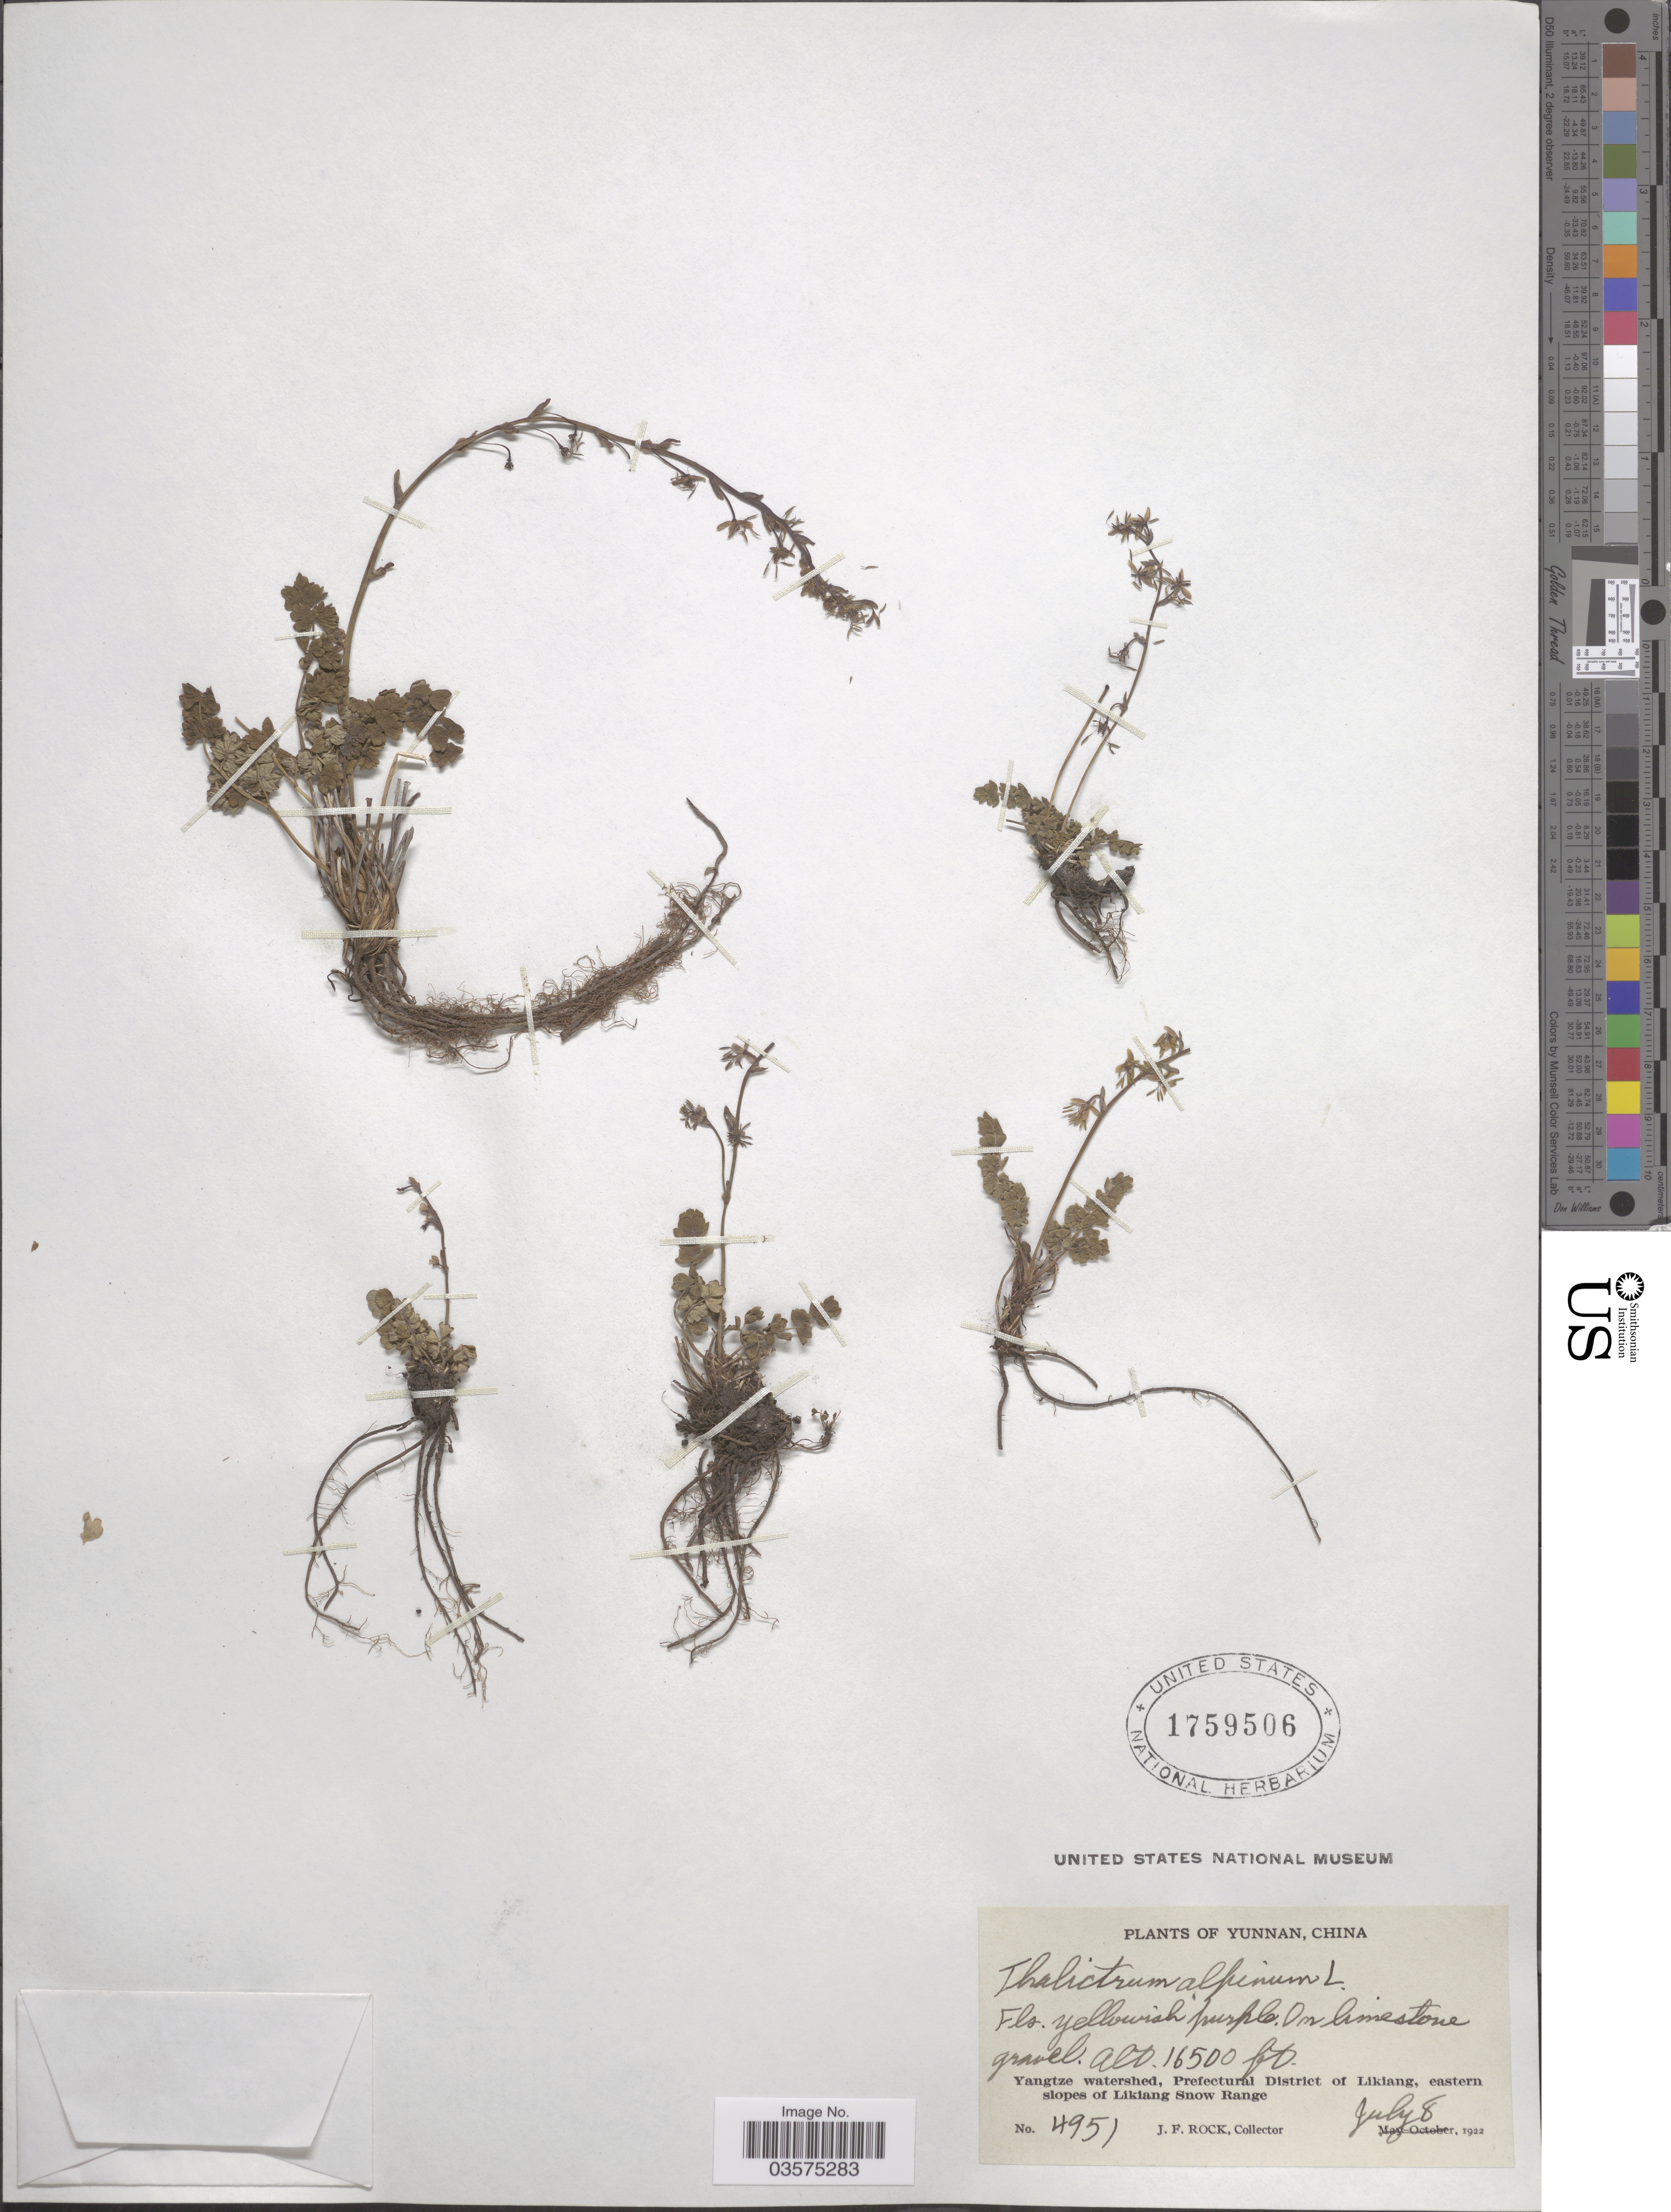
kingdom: Plantae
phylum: Tracheophyta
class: Magnoliopsida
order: Ranunculales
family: Ranunculaceae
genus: Thalictrum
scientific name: Thalictrum alpinum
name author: L.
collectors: J. Rock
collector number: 4951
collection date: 1922-07-08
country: China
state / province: Yunnan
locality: Yangtze watershed, Prefectural District of Likiang, eastern slopes of Likiang Snow Range.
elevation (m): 5029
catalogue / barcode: US 1759506